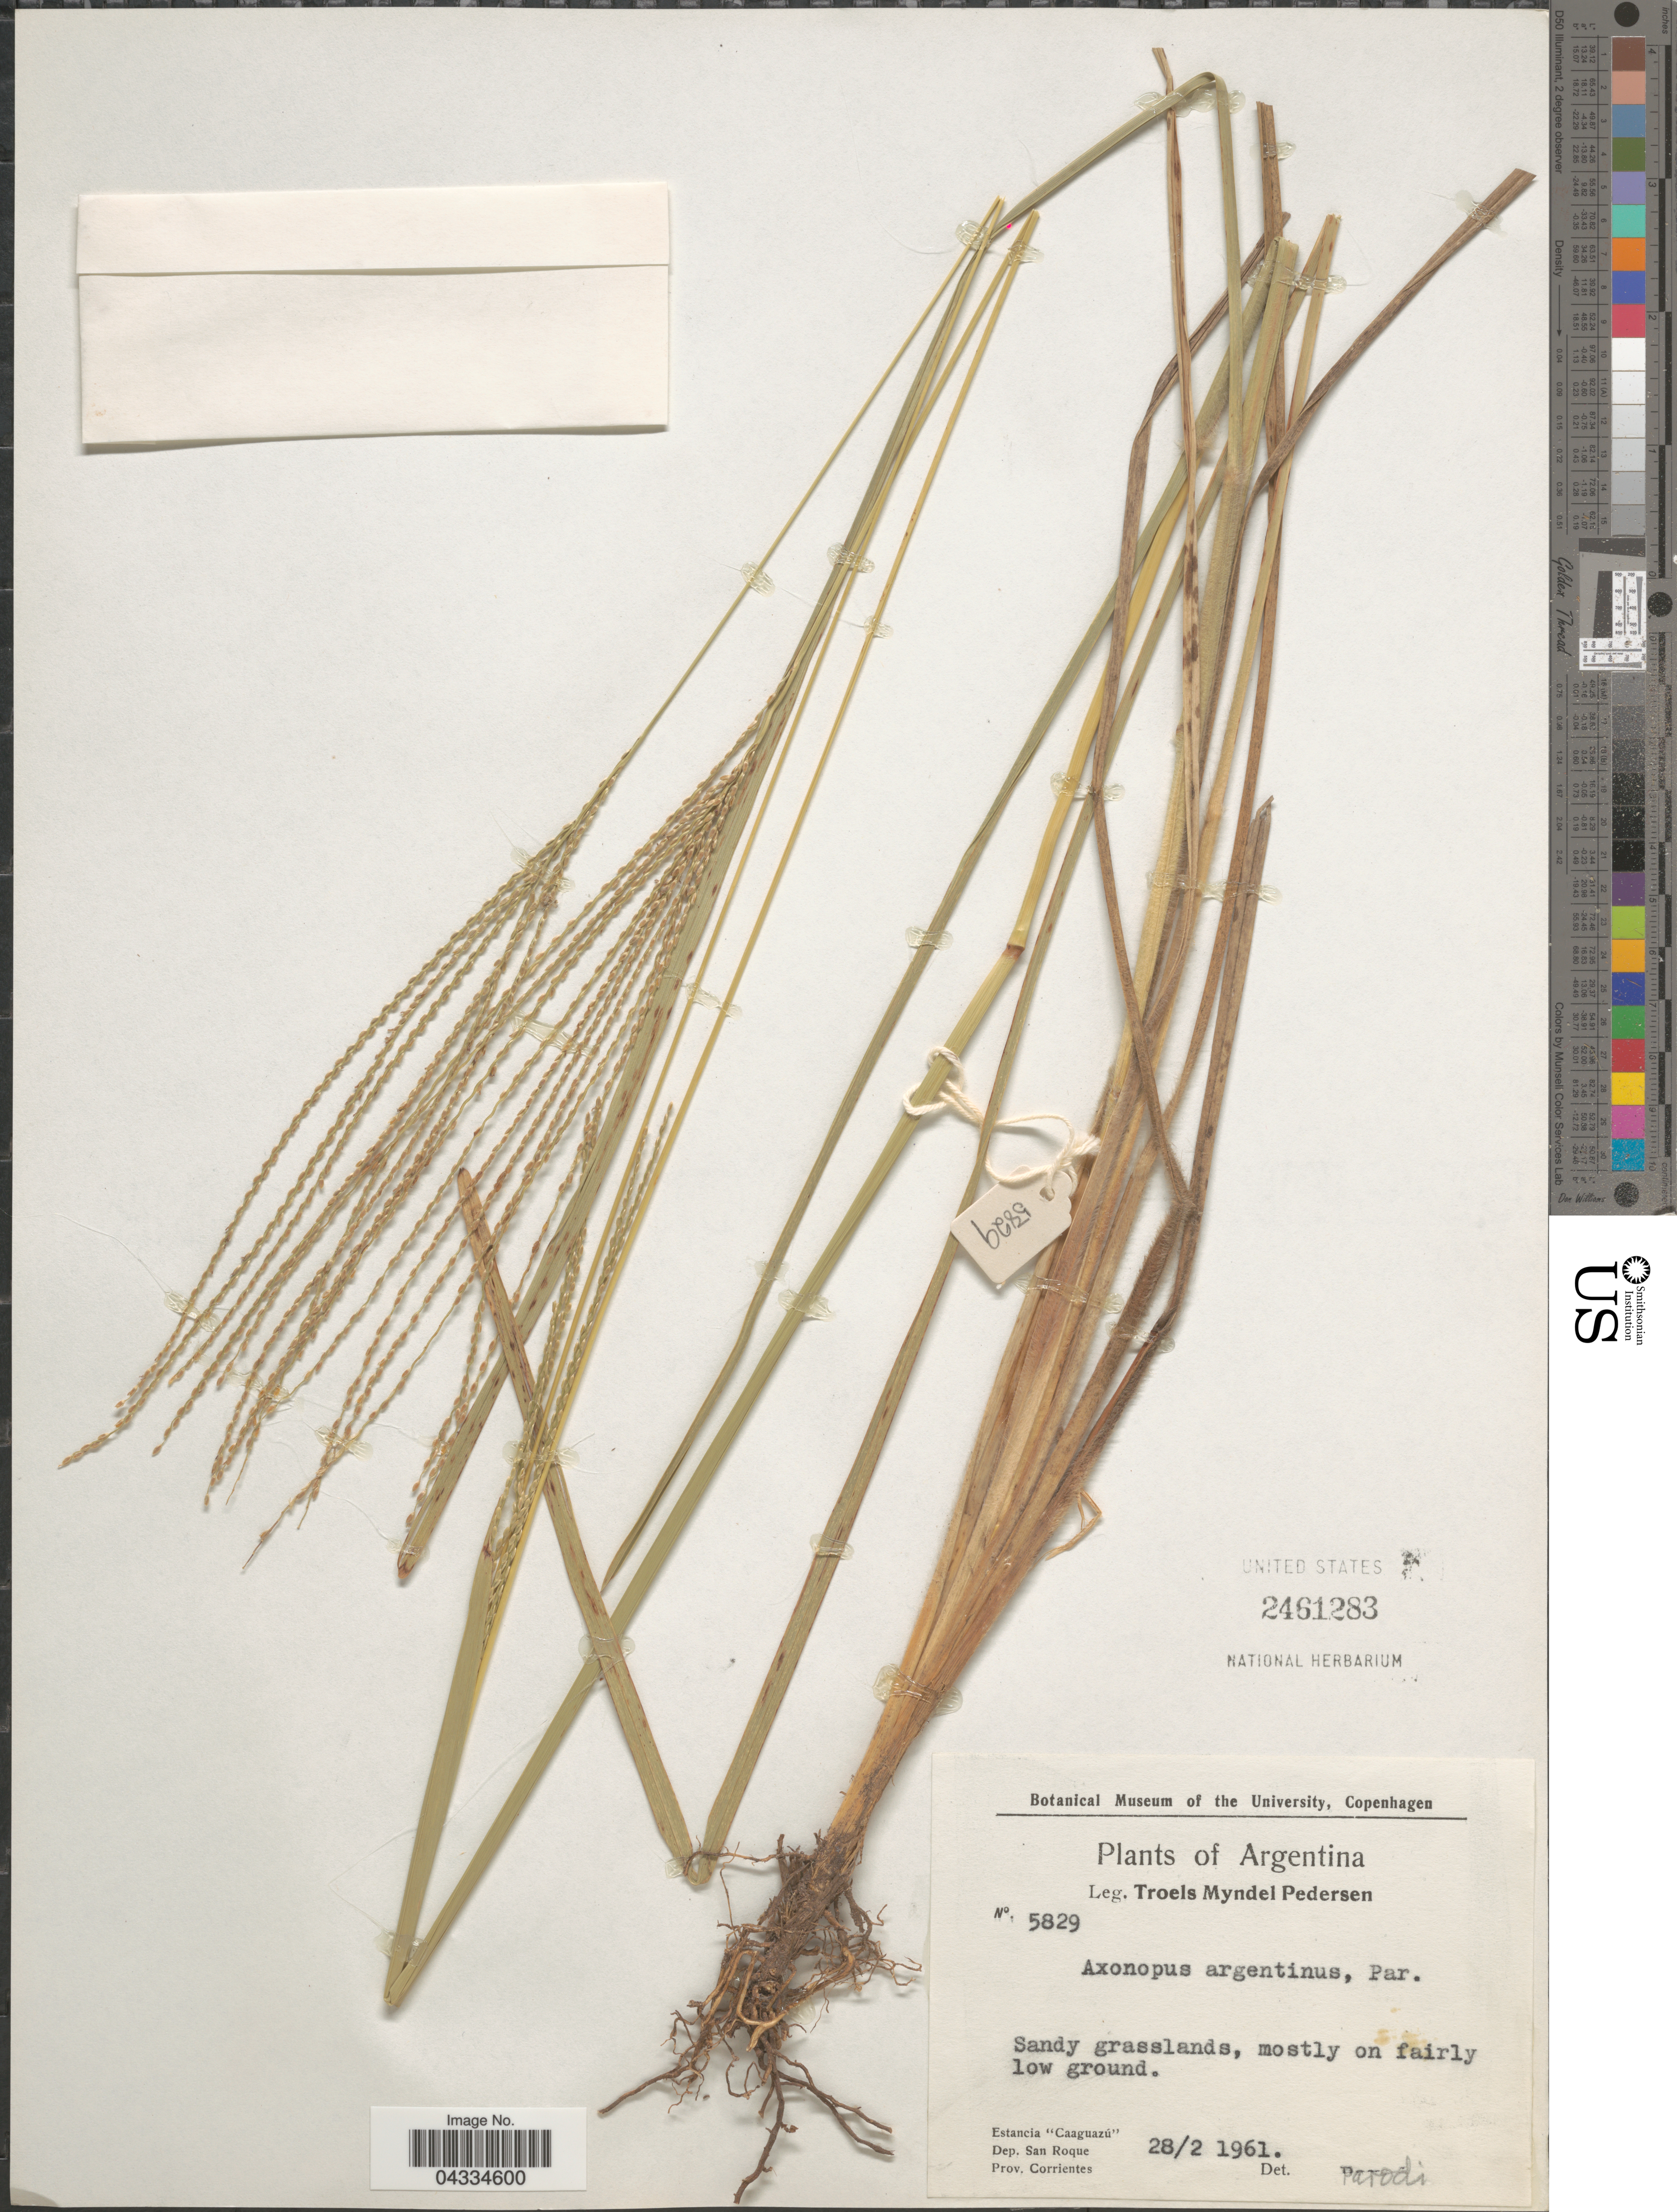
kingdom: Plantae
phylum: Tracheophyta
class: Liliopsida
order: Poales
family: Poaceae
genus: Axonopus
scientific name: Axonopus argentinus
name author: Parodi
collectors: T. Pederson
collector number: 5829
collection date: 1961-02-28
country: Argentina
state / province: Corrientes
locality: Estancia "Caaguazú". Dep. San Roque.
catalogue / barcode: US 2461283